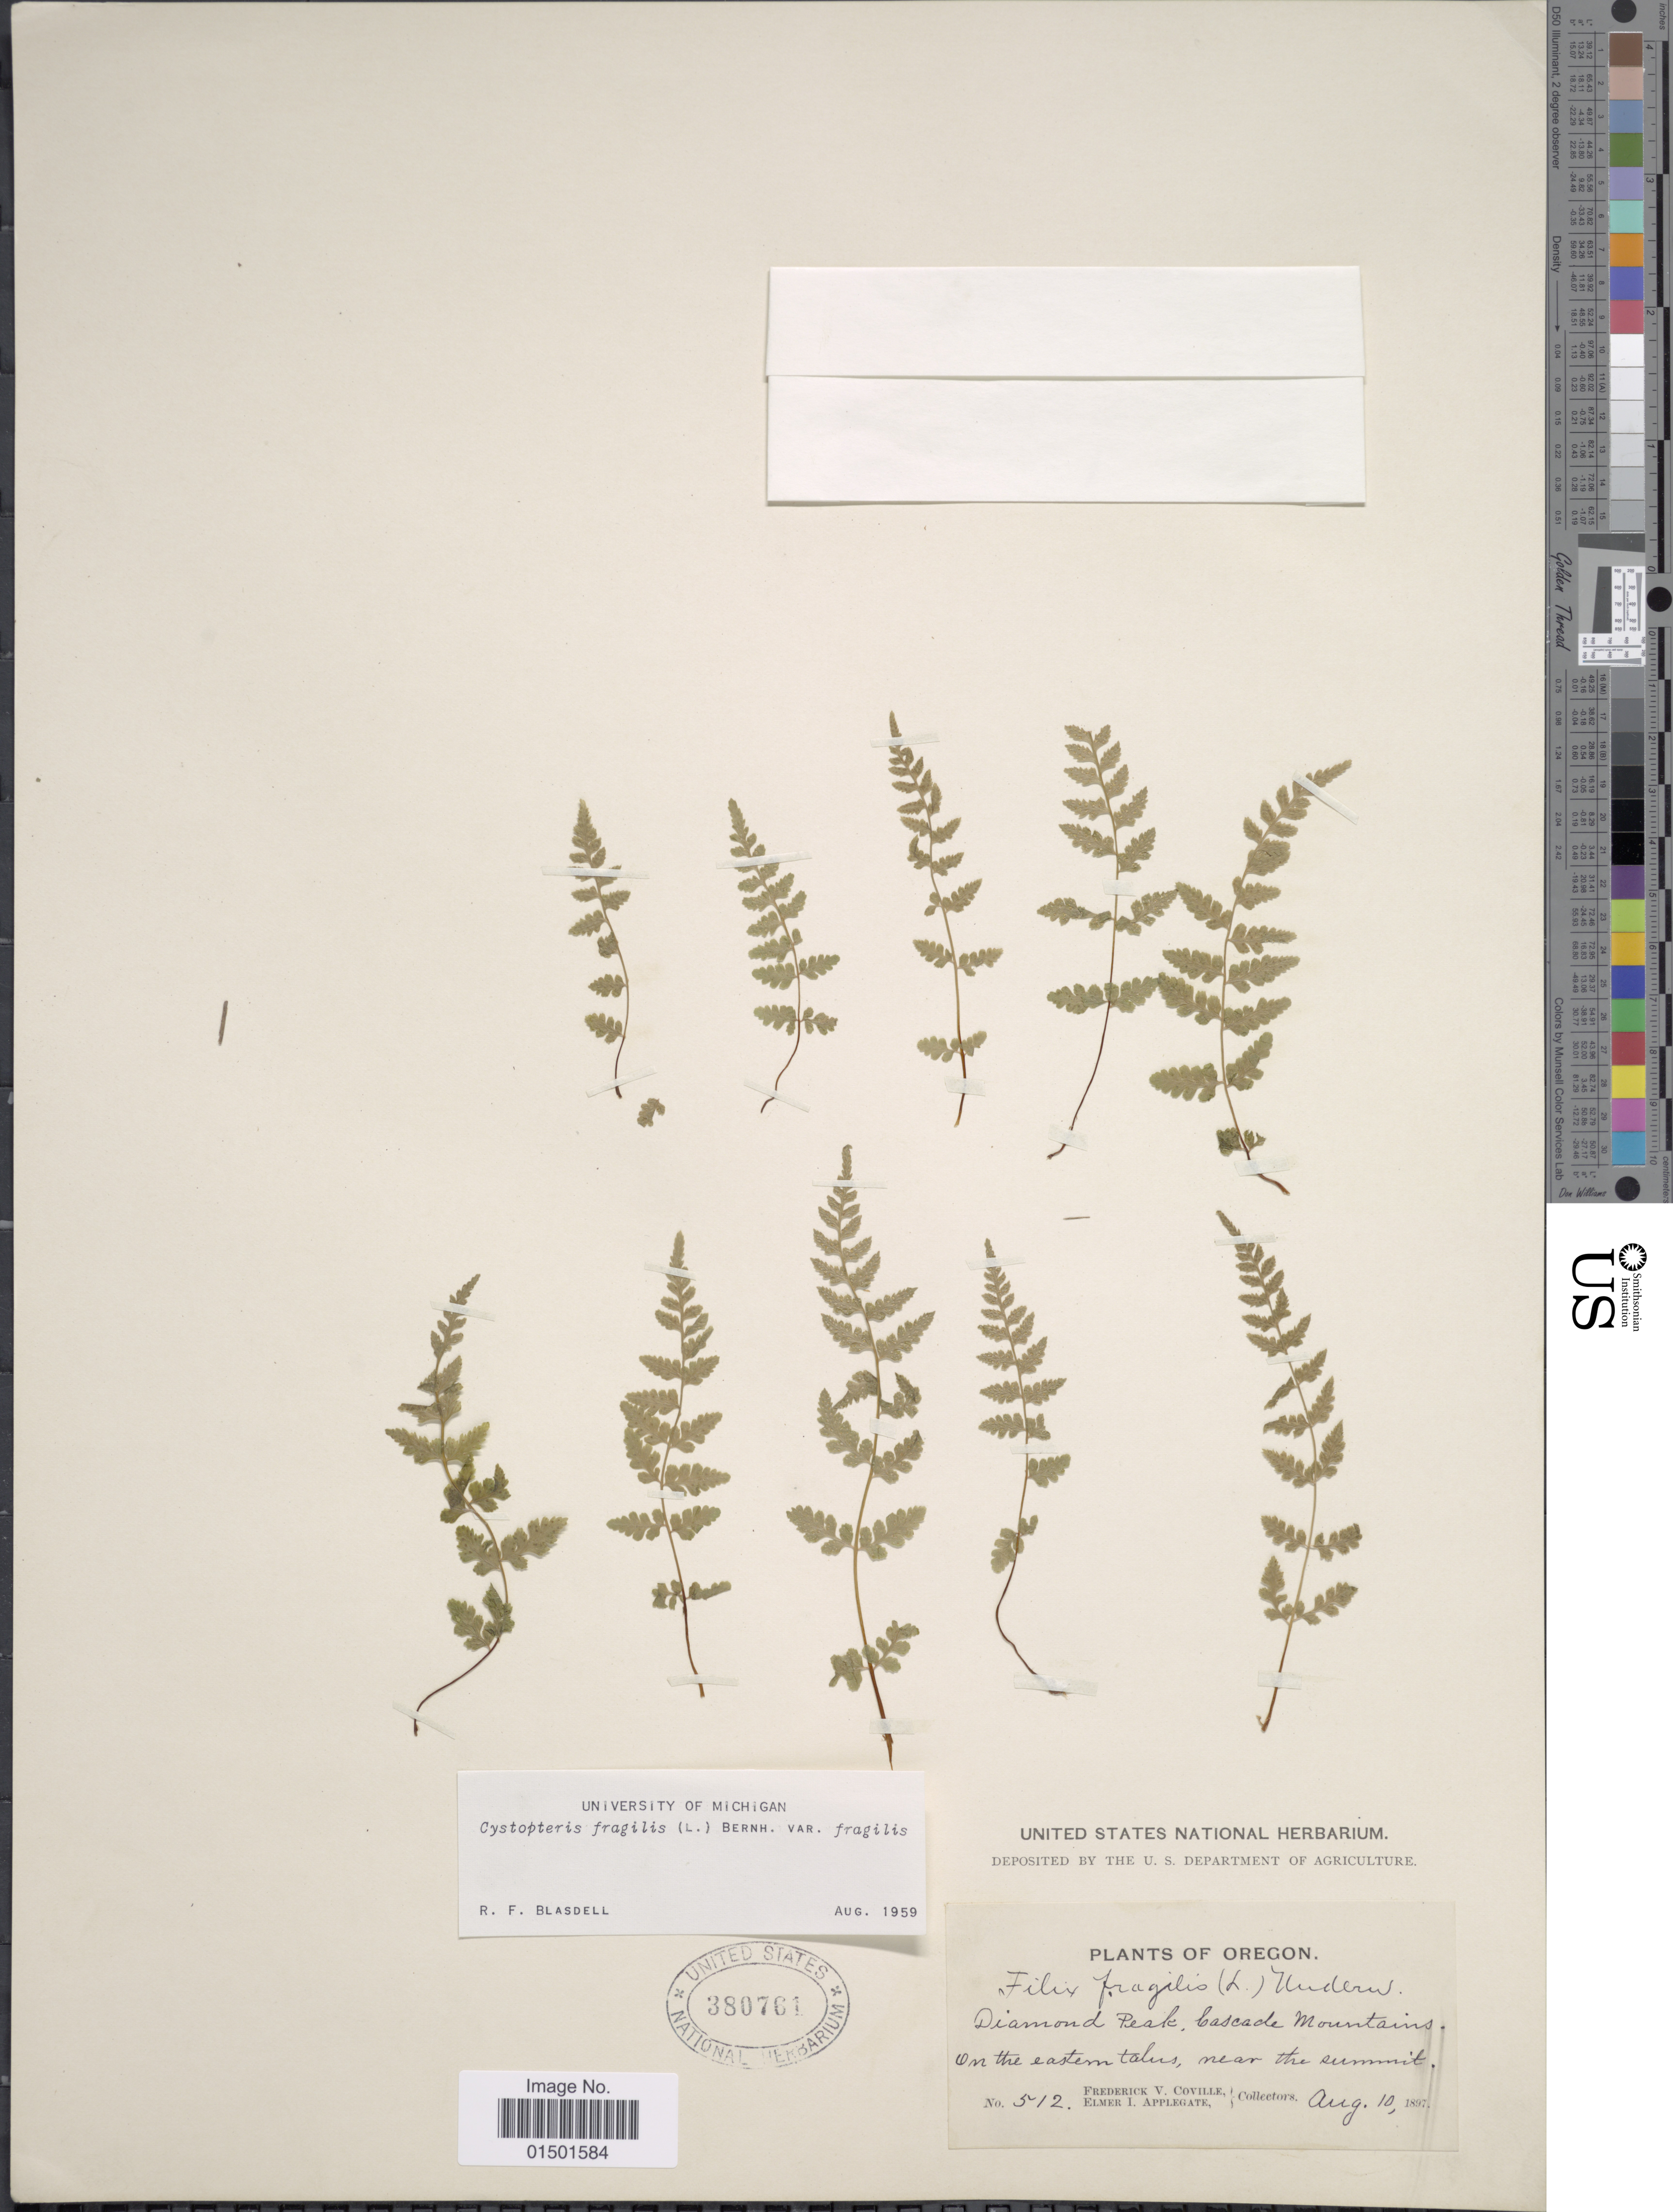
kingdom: Plantae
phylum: Tracheophyta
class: Polypodiopsida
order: Polypodiales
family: Cystopteridaceae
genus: Cystopteris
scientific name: Cystopteris fragilis var. fragilis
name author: (L.) Bernh.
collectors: F. V. Coville & E. I. Applegate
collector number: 512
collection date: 1897-08-10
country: United States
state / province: Oregon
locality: Diamond Peak, Cascade Mountains. On the eastern talus, near the summit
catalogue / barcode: US 380761